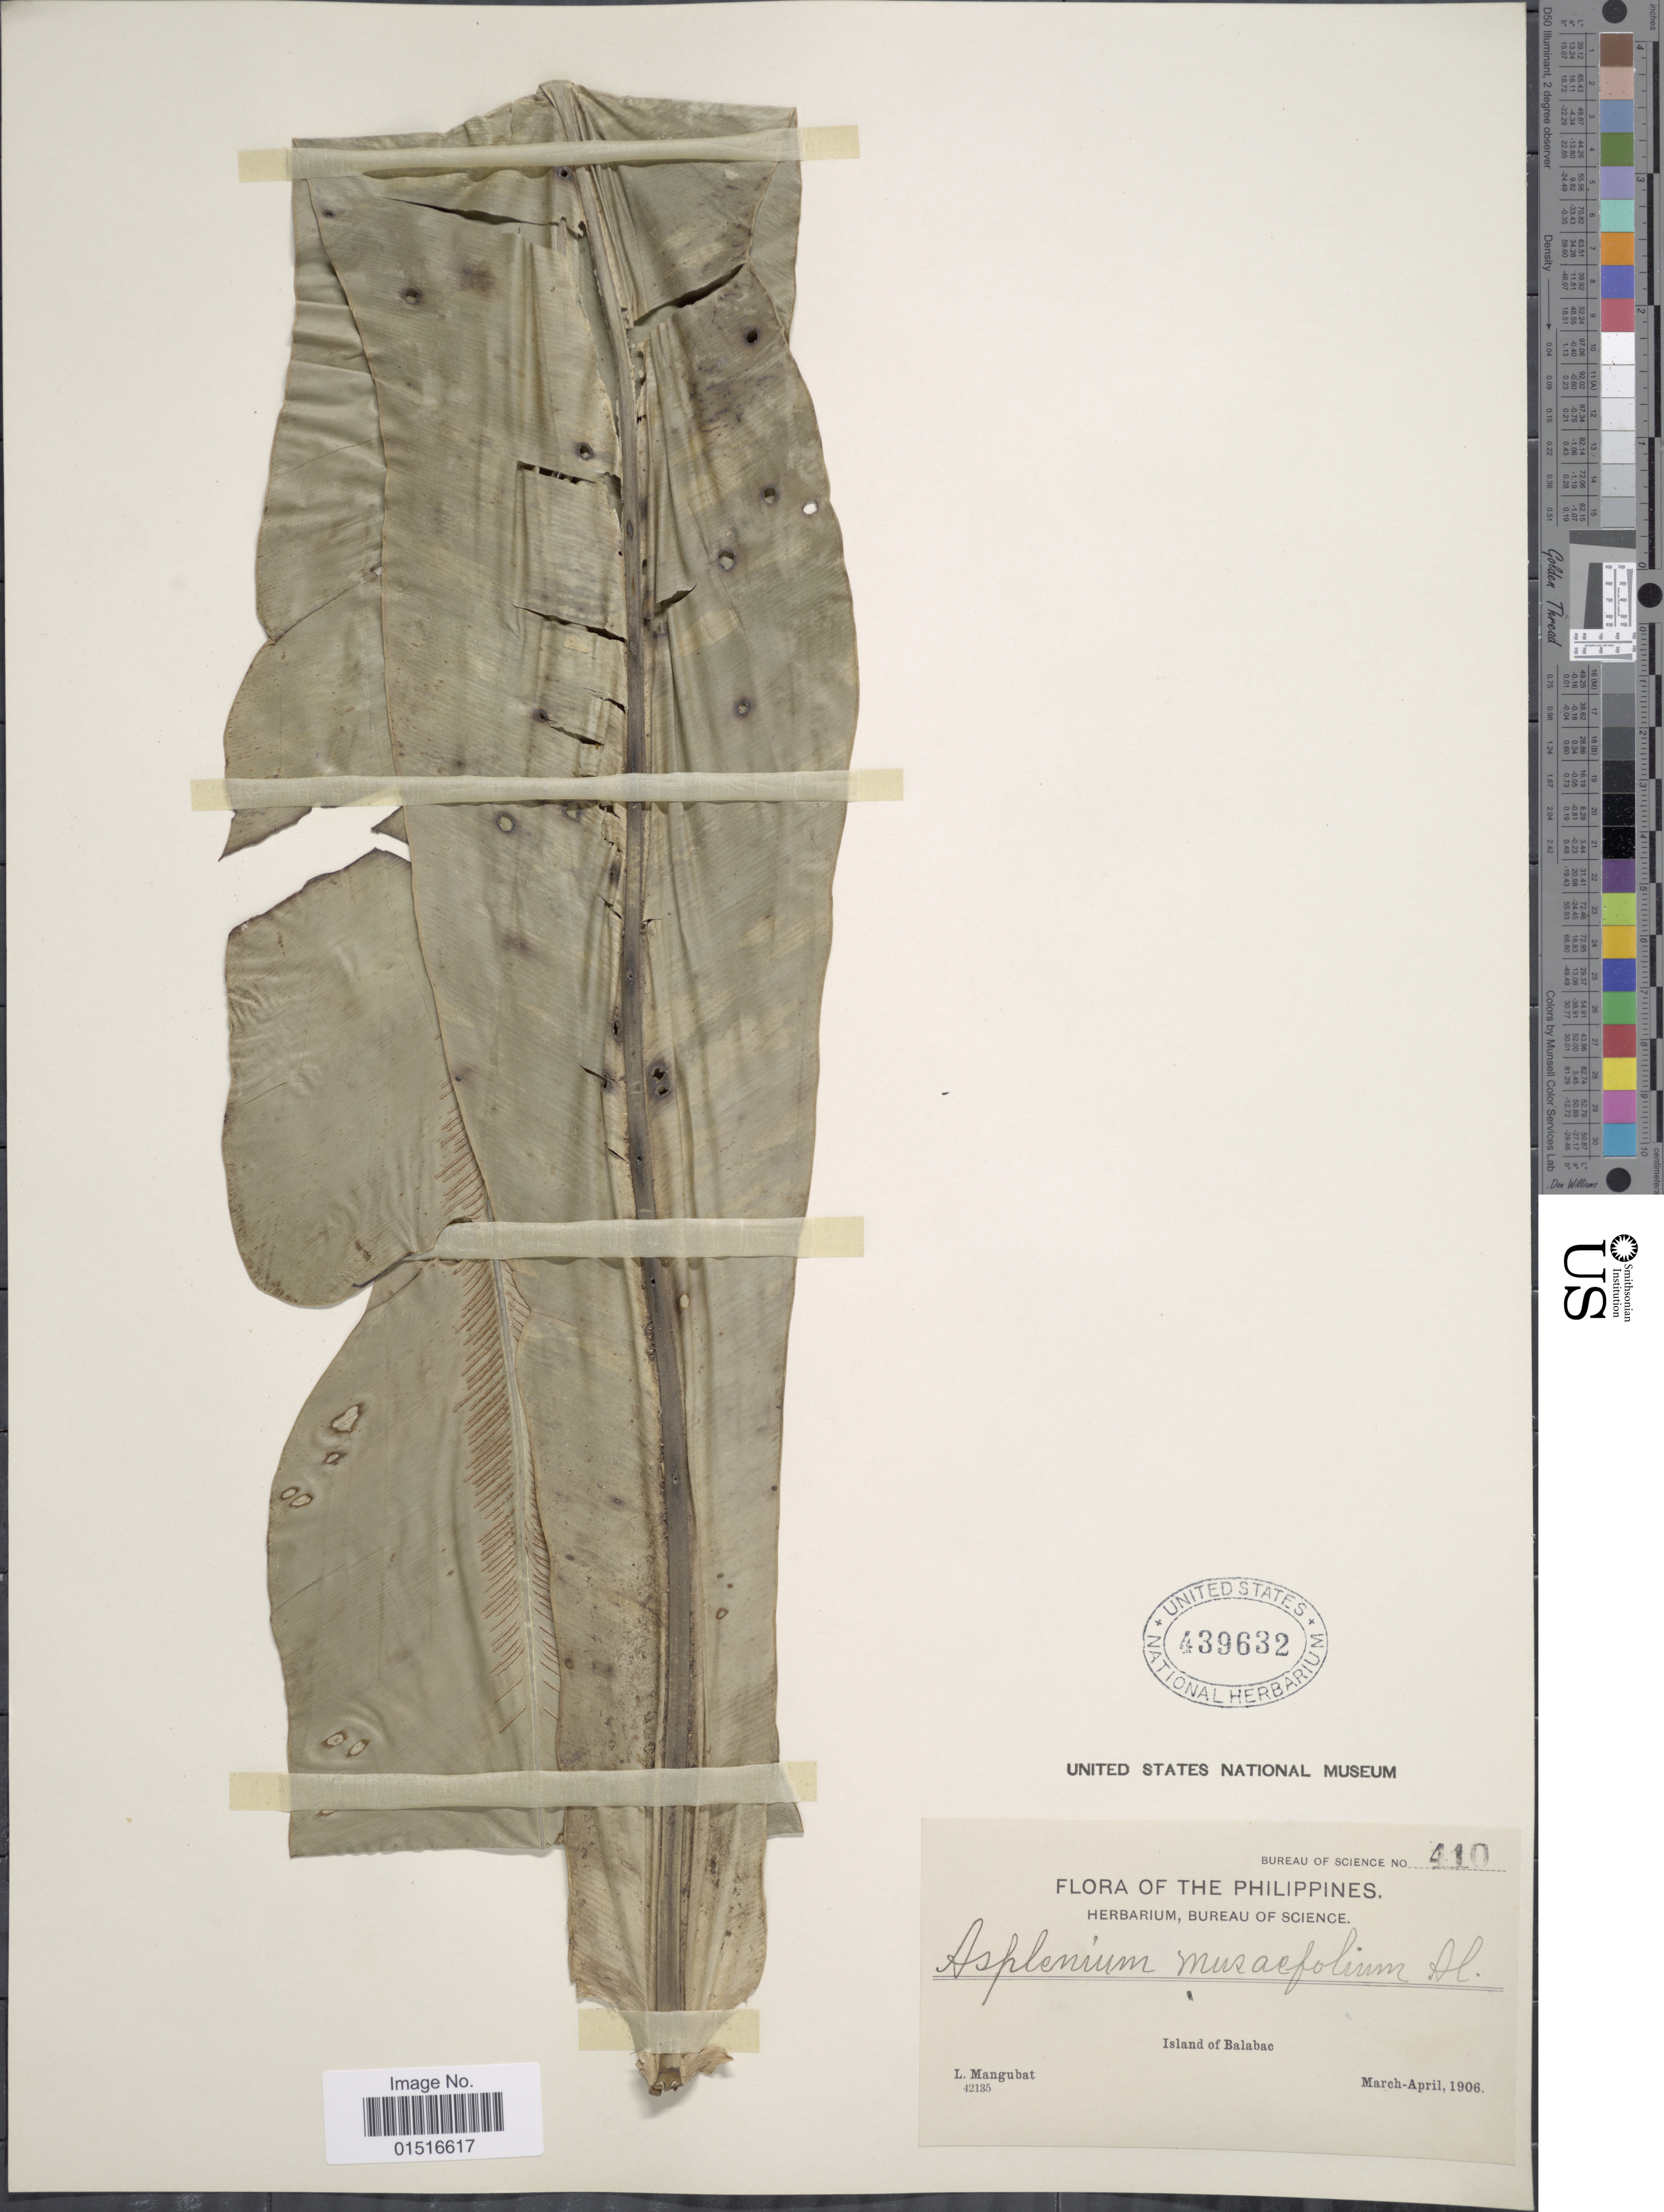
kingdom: Plantae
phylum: Tracheophyta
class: Polypodiopsida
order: Polypodiales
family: Aspleniaceae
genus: Asplenium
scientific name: Asplenium nidus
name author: L.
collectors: L. Mangubat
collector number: Bureau of Science 410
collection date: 1906-03/1906-04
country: Philippines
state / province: Mimaropa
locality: Island of Balabac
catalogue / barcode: US 439632